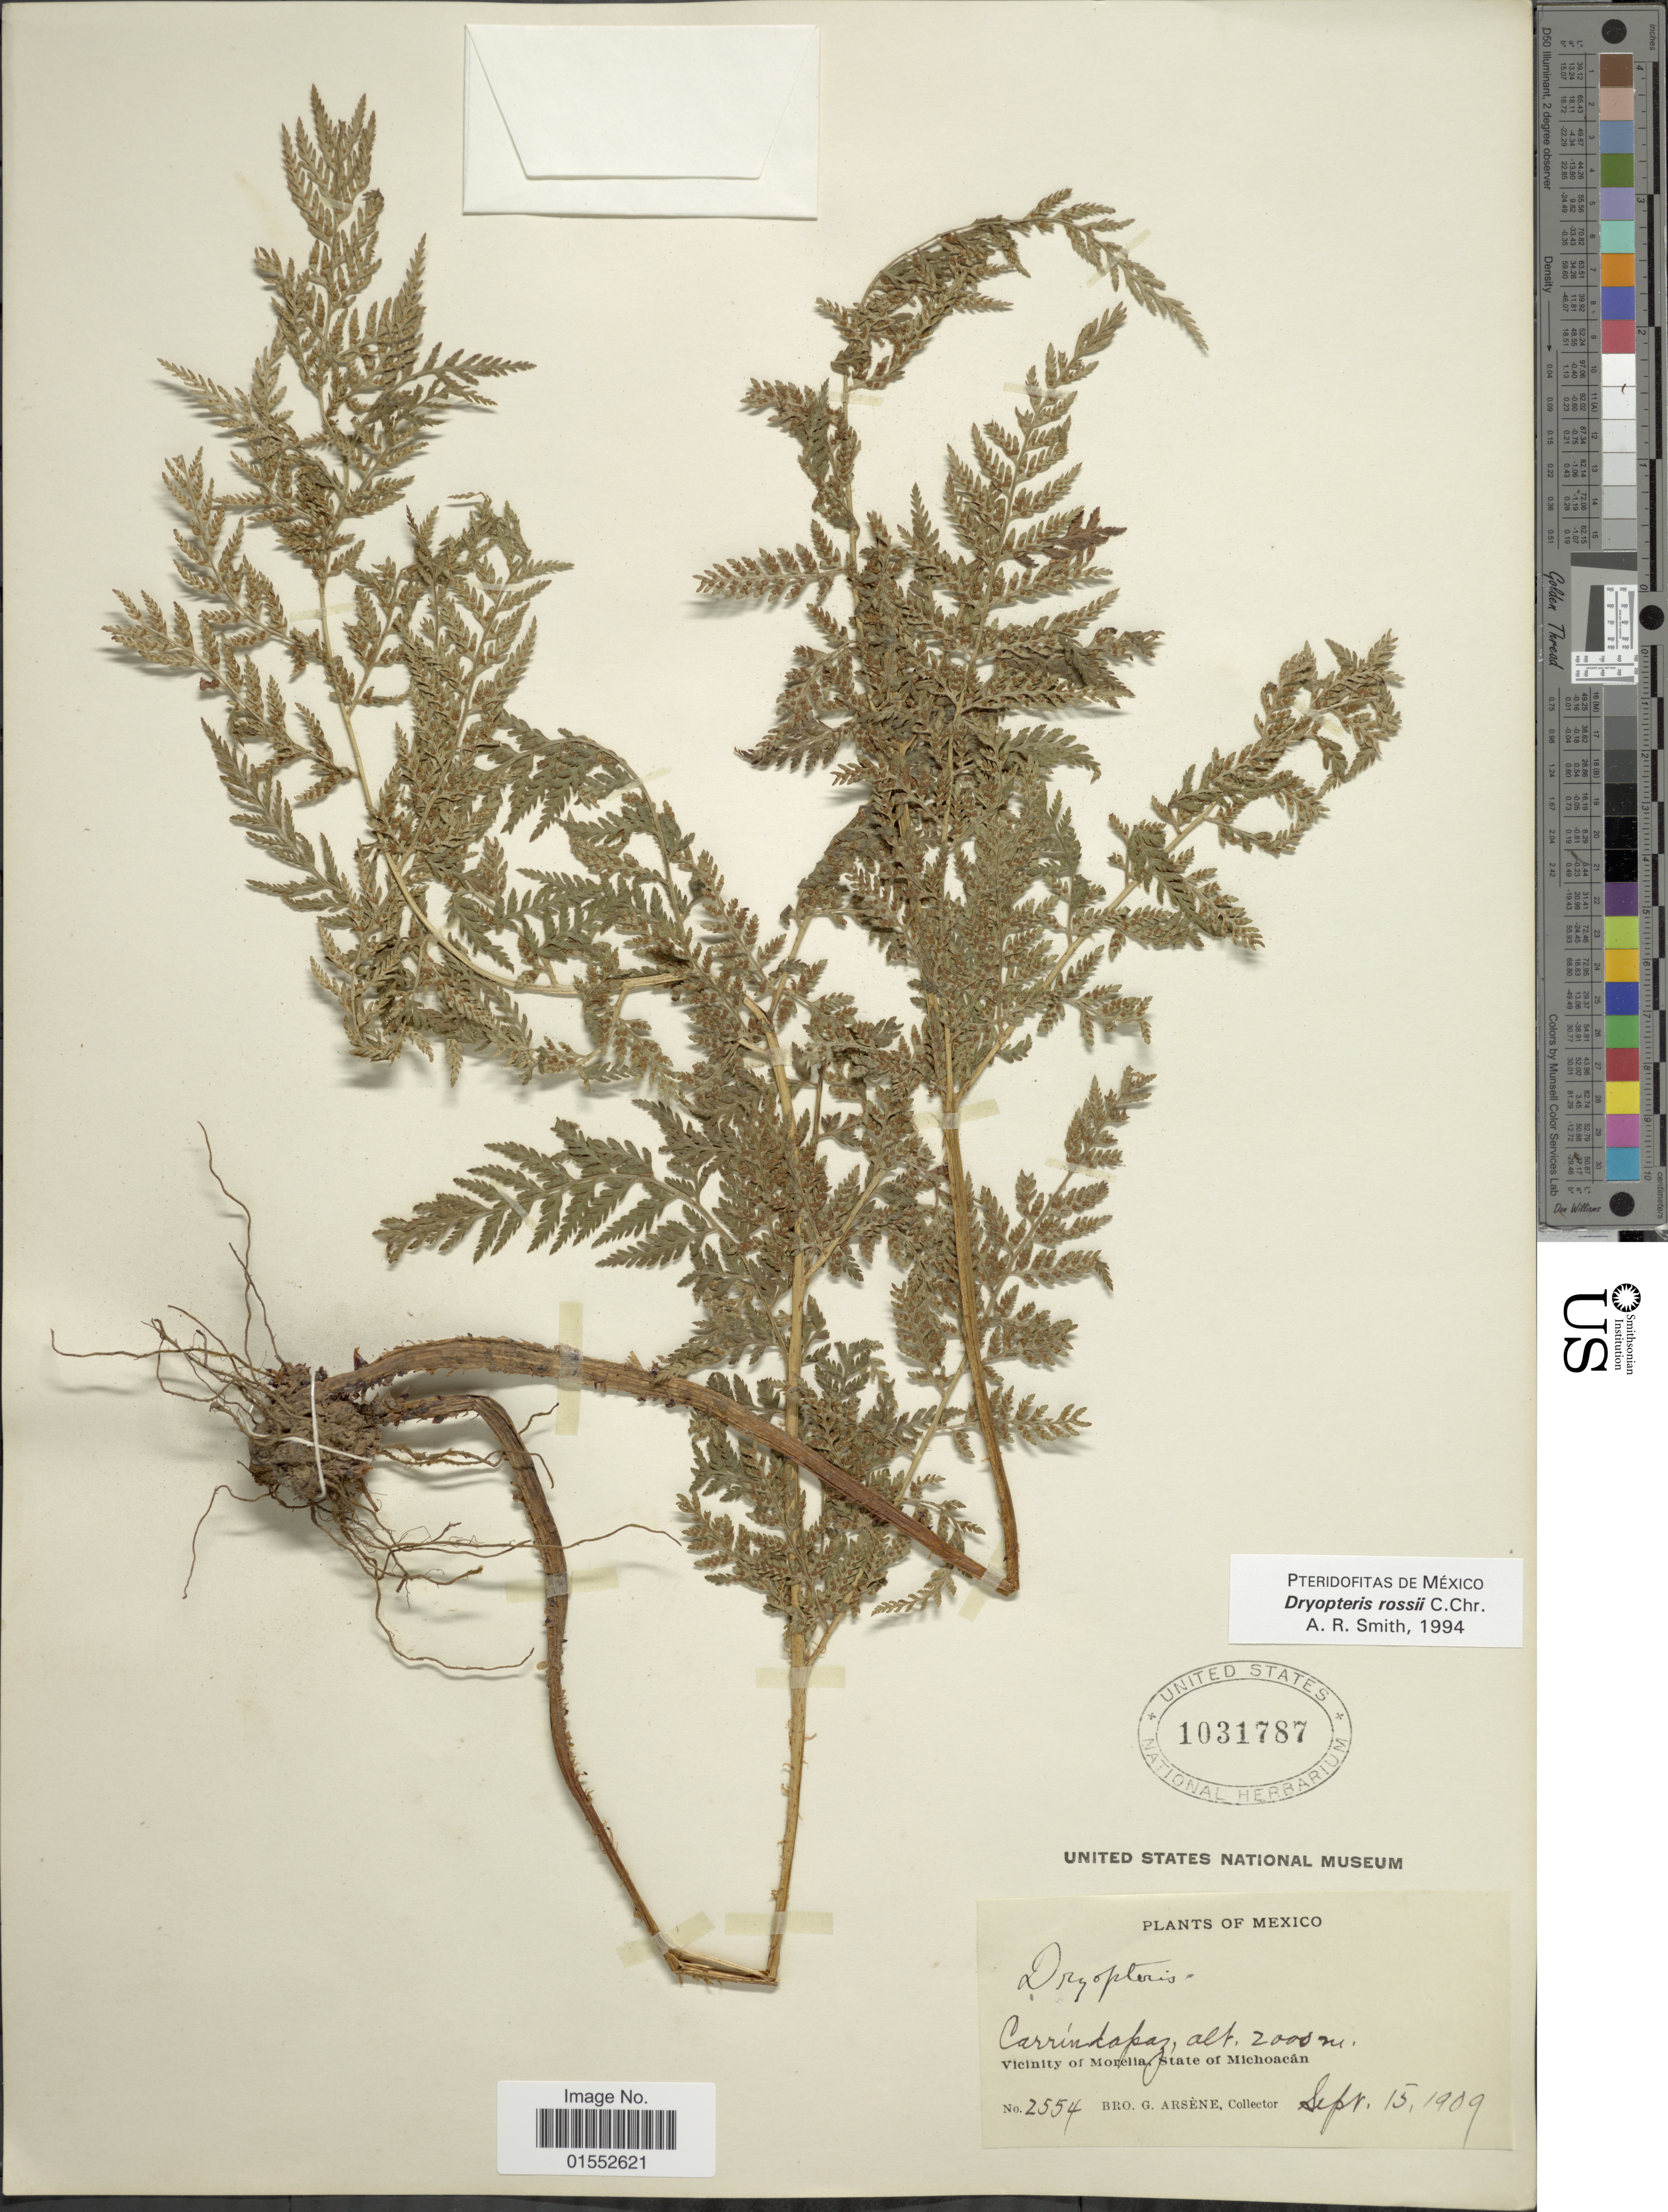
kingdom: Plantae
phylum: Tracheophyta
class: Polypodiopsida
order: Polypodiales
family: Dryopteridaceae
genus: Dryopteris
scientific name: Dryopteris rossii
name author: C. Chr.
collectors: Bro. G. Arsène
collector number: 2554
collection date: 1909-09-15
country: Mexico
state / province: Michoacán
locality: Carríndapaz, Vicinity of Morelia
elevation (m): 2000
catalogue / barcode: US 1031787